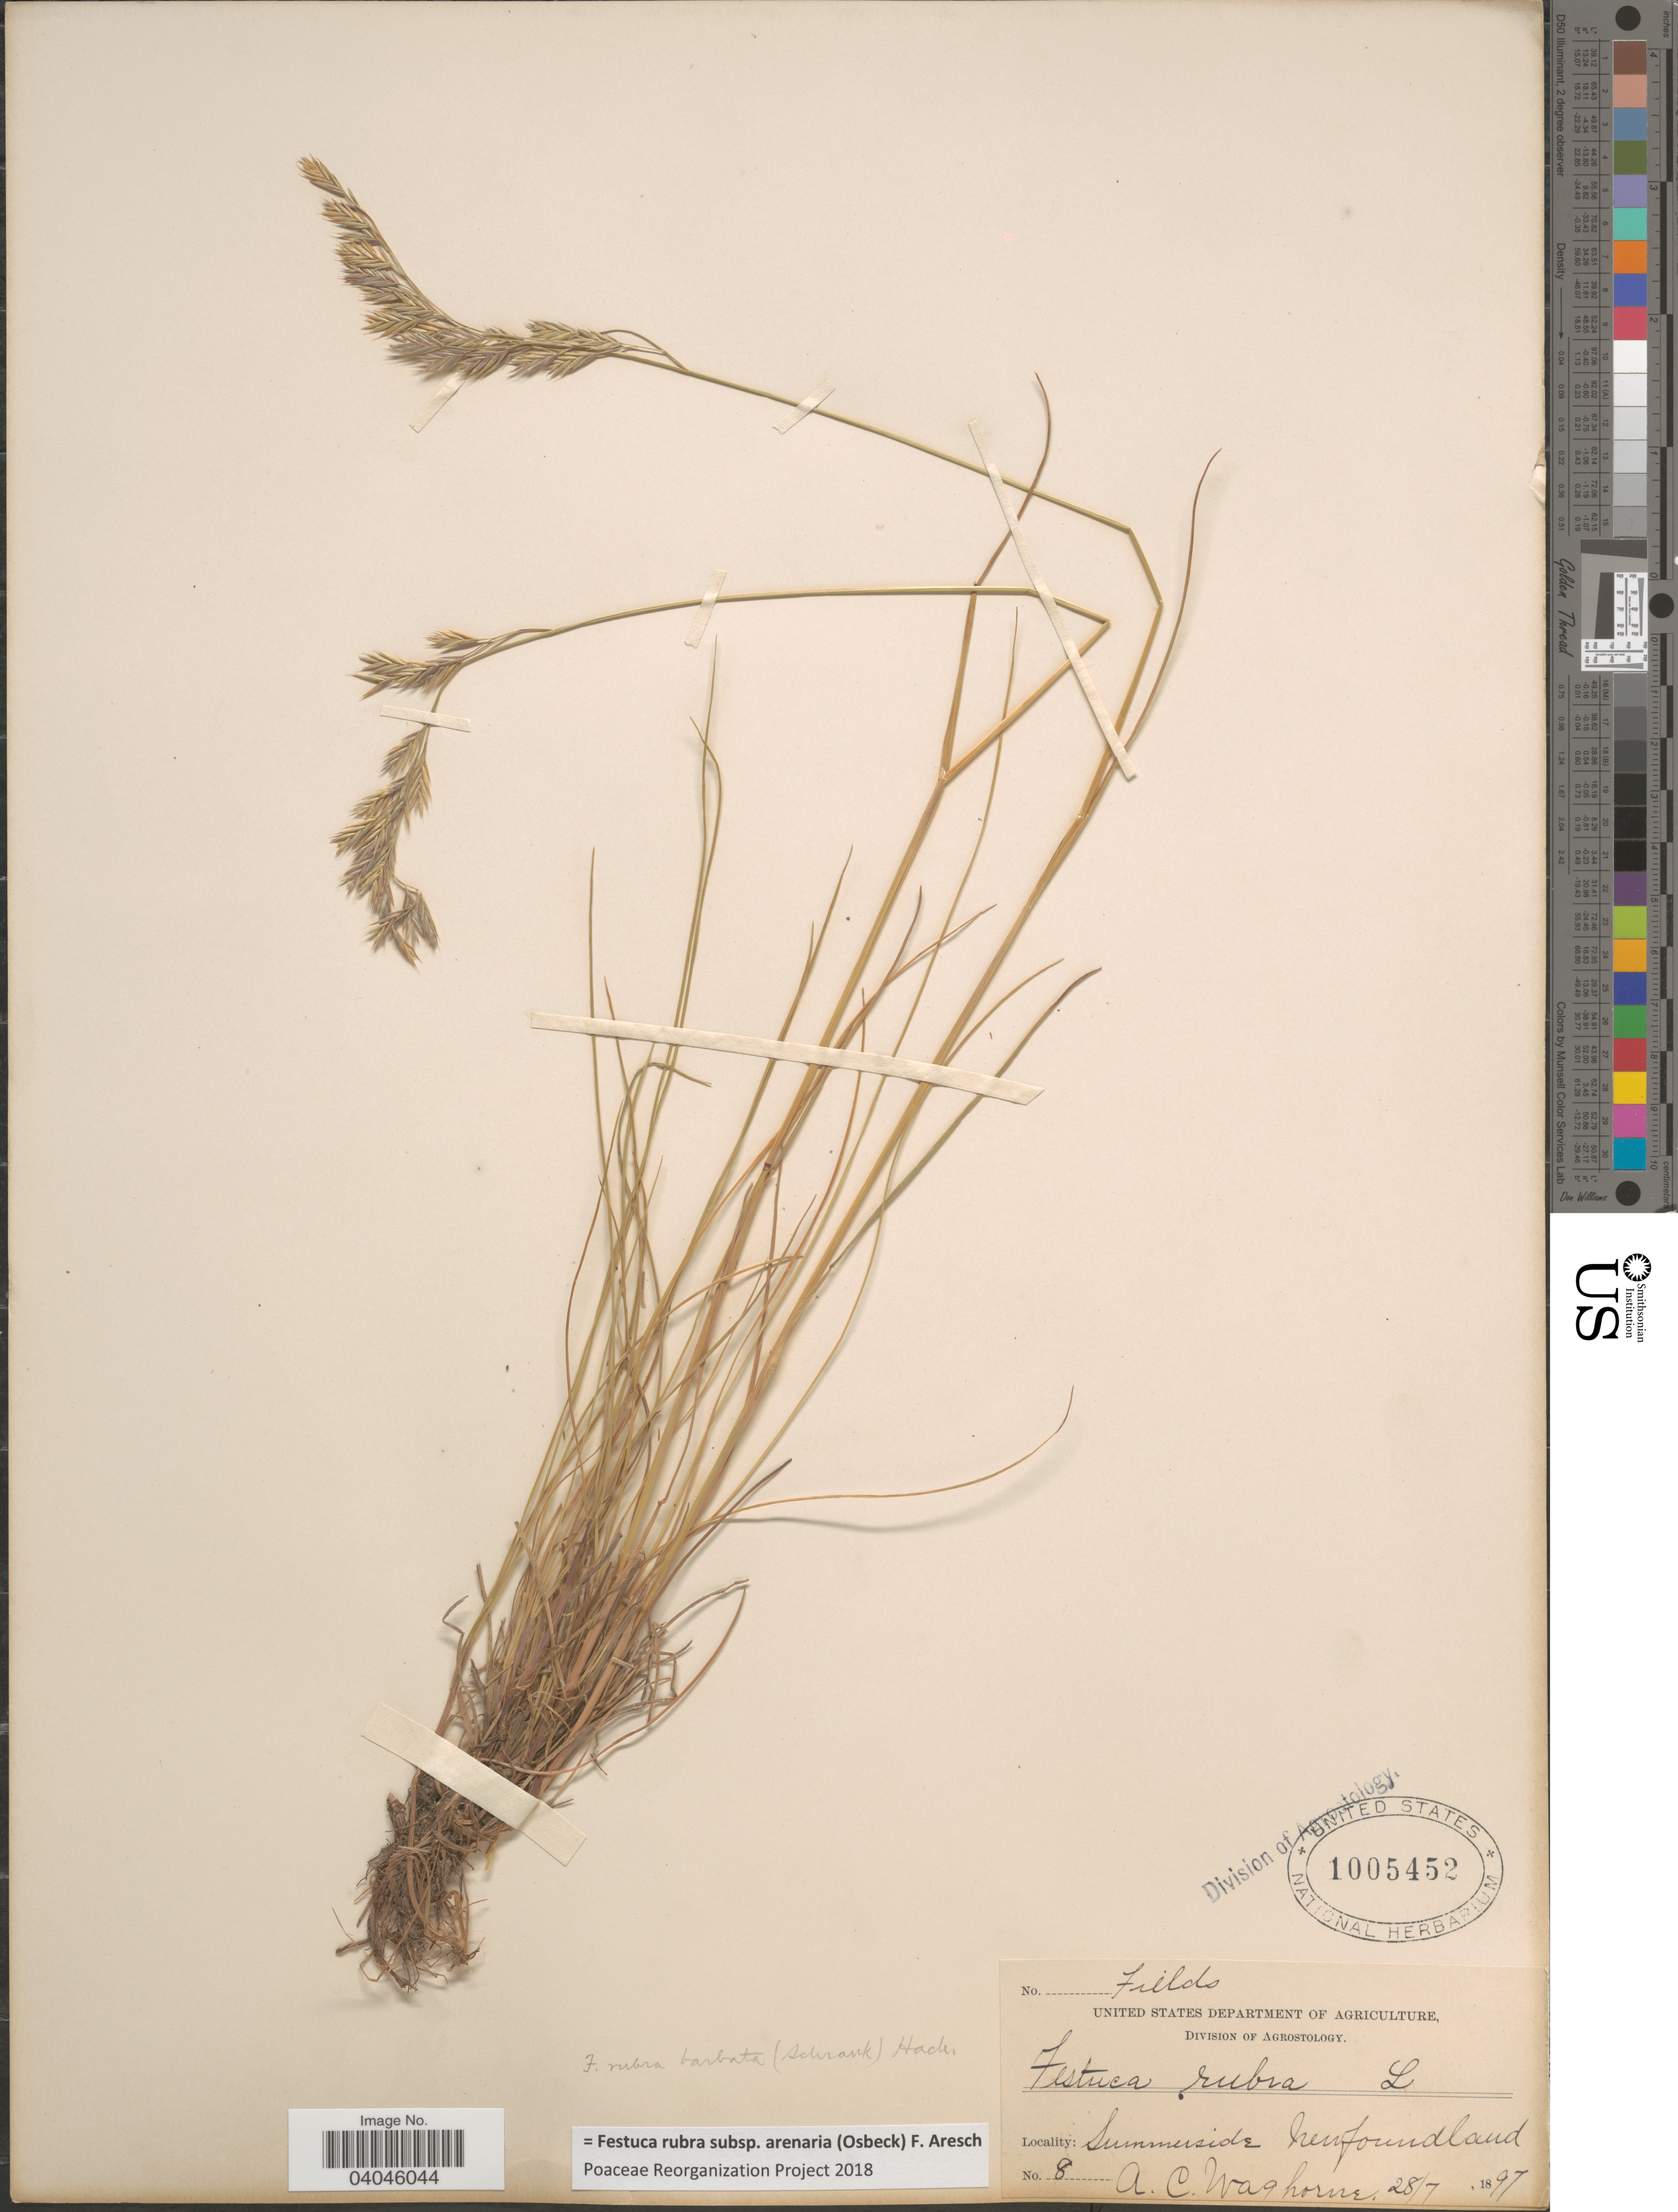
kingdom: Plantae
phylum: Tracheophyta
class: Liliopsida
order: Poales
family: Poaceae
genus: Festuca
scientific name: Festuca rubra subsp. arenaria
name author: (Osbeck) F. Aresch.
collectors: A. Waghorne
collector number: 8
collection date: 1897-07-28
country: Canada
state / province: Newfoundland and Labrador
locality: Summerside.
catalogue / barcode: US 1005452